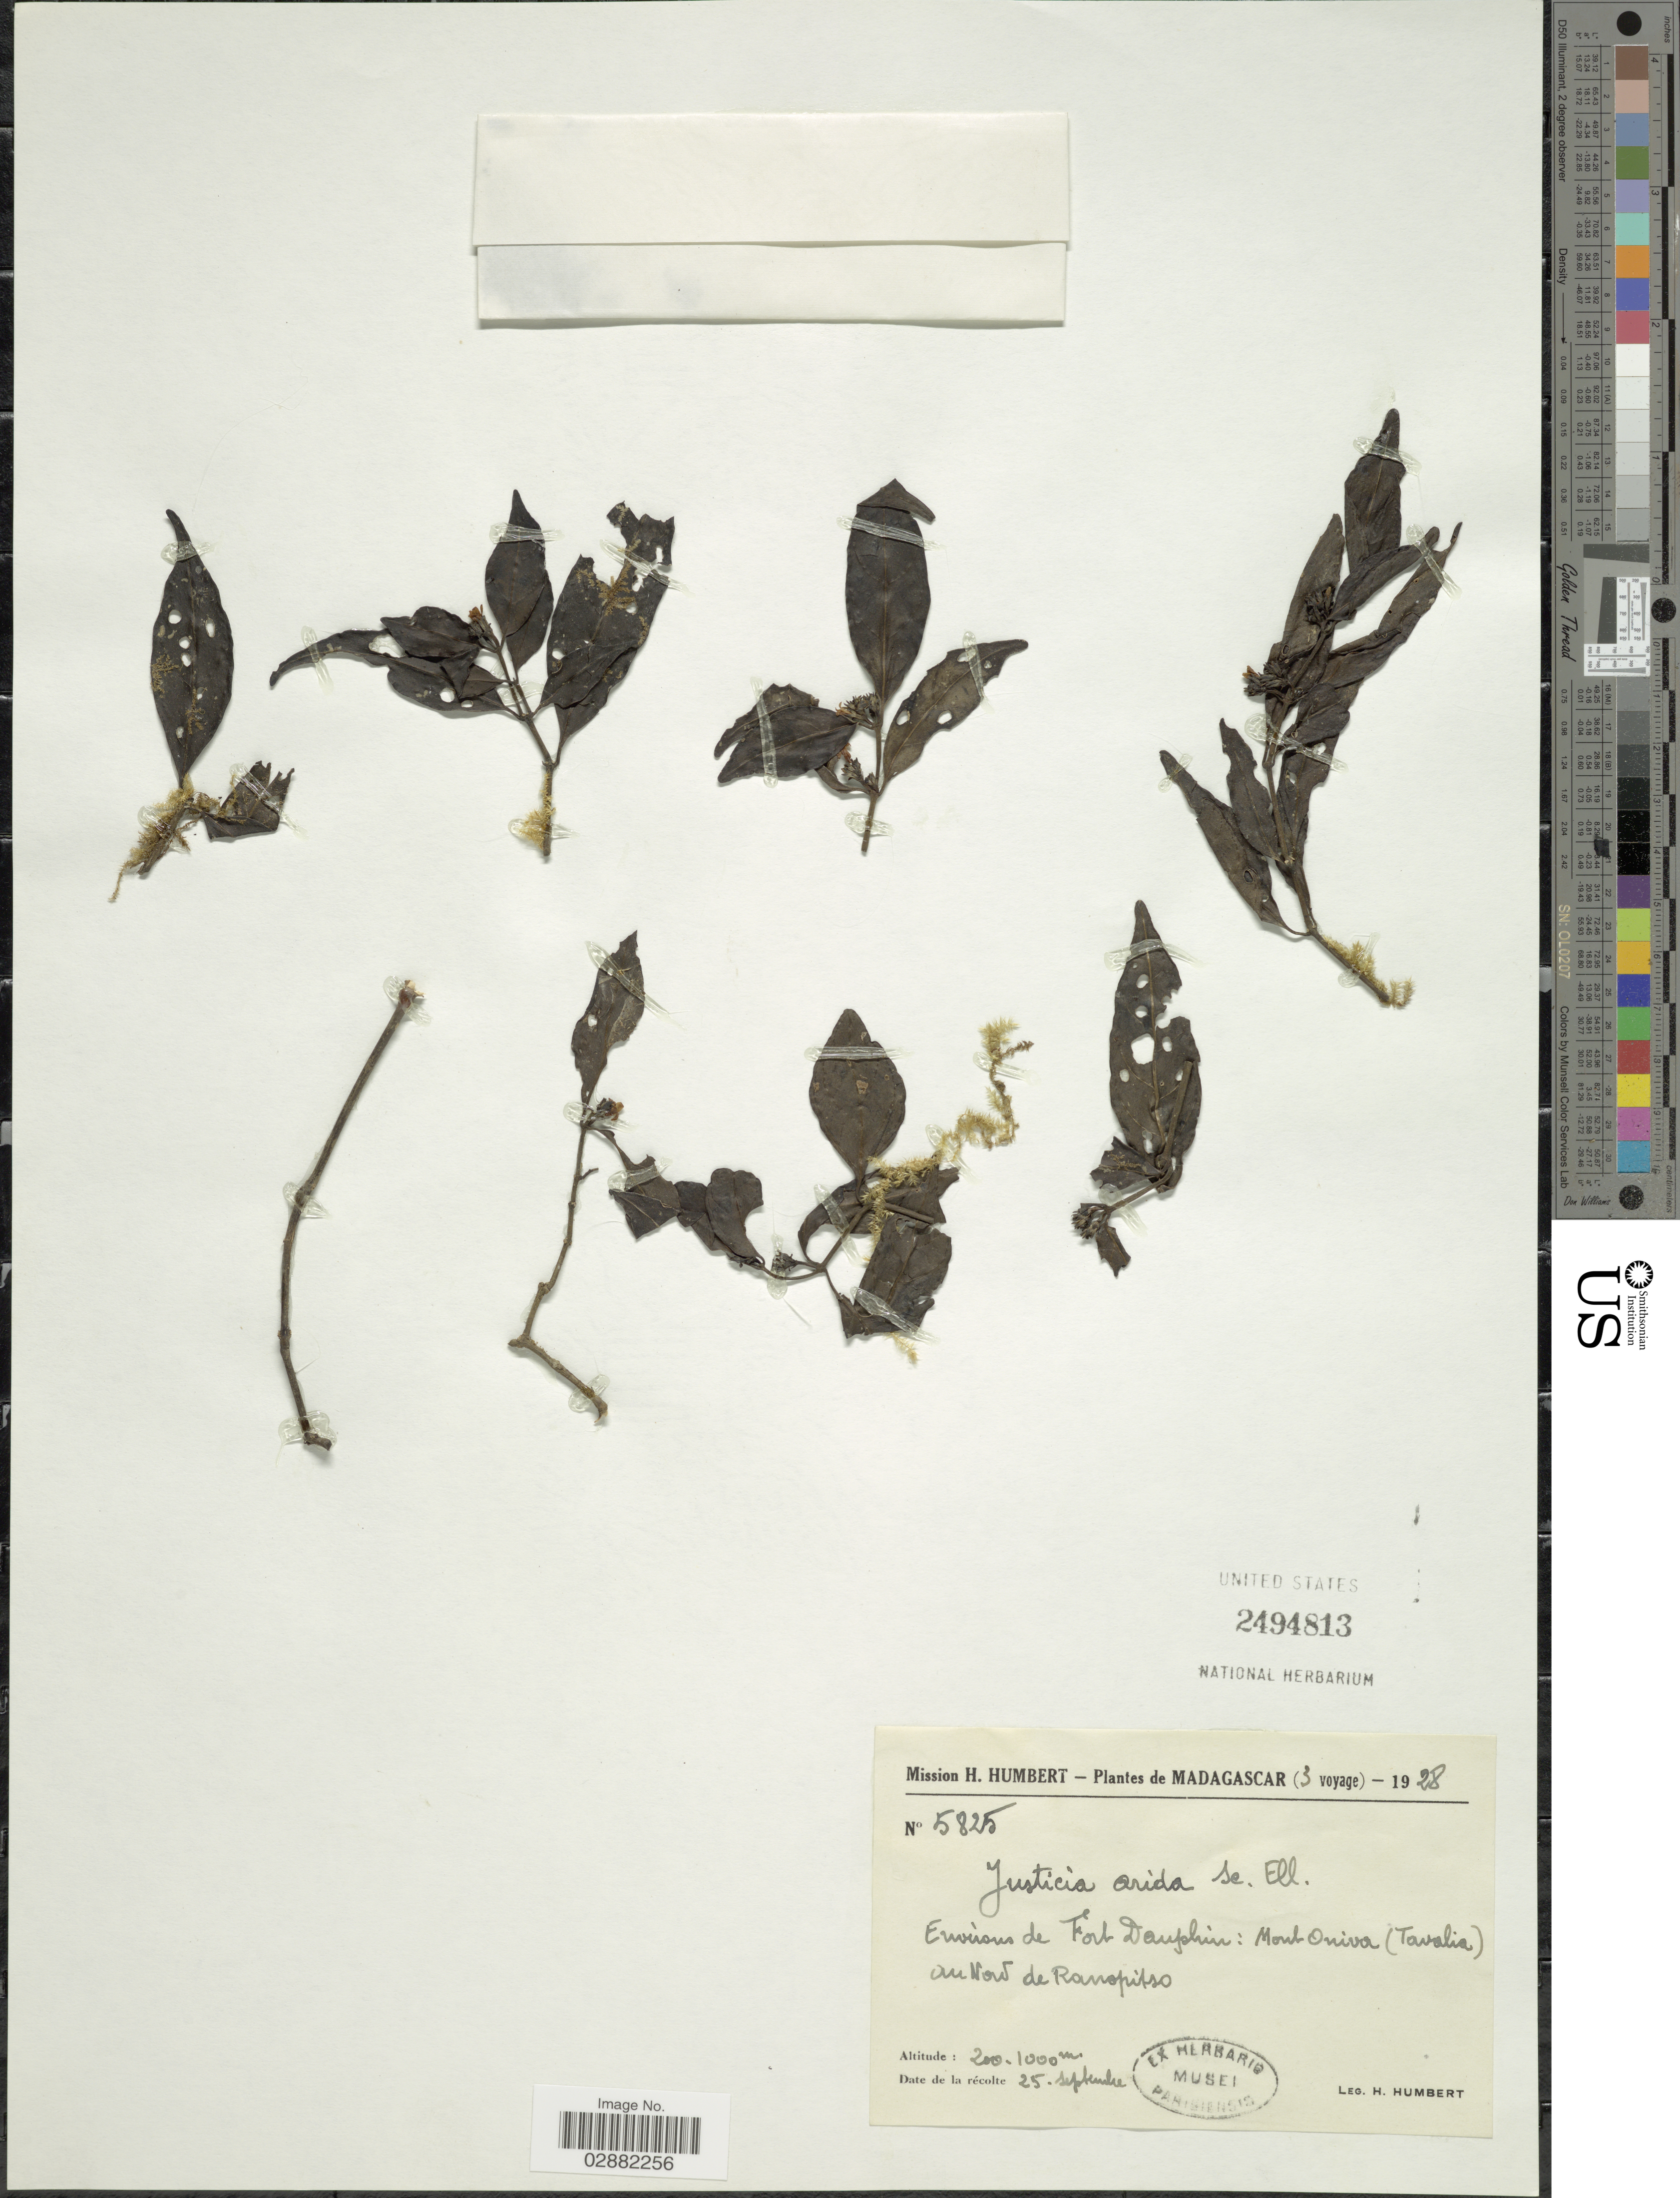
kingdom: Plantae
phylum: Tracheophyta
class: Magnoliopsida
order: Lamiales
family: Acanthaceae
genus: Justicia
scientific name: Justicia arida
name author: Scott Elliot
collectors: H. Humbert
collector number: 5825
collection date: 1928-09-25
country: Madagascar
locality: Environs de Fort Dauphin: Mont Oniva (Tavalia) au Nord de Ranopitso.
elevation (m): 200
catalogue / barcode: US 2494813